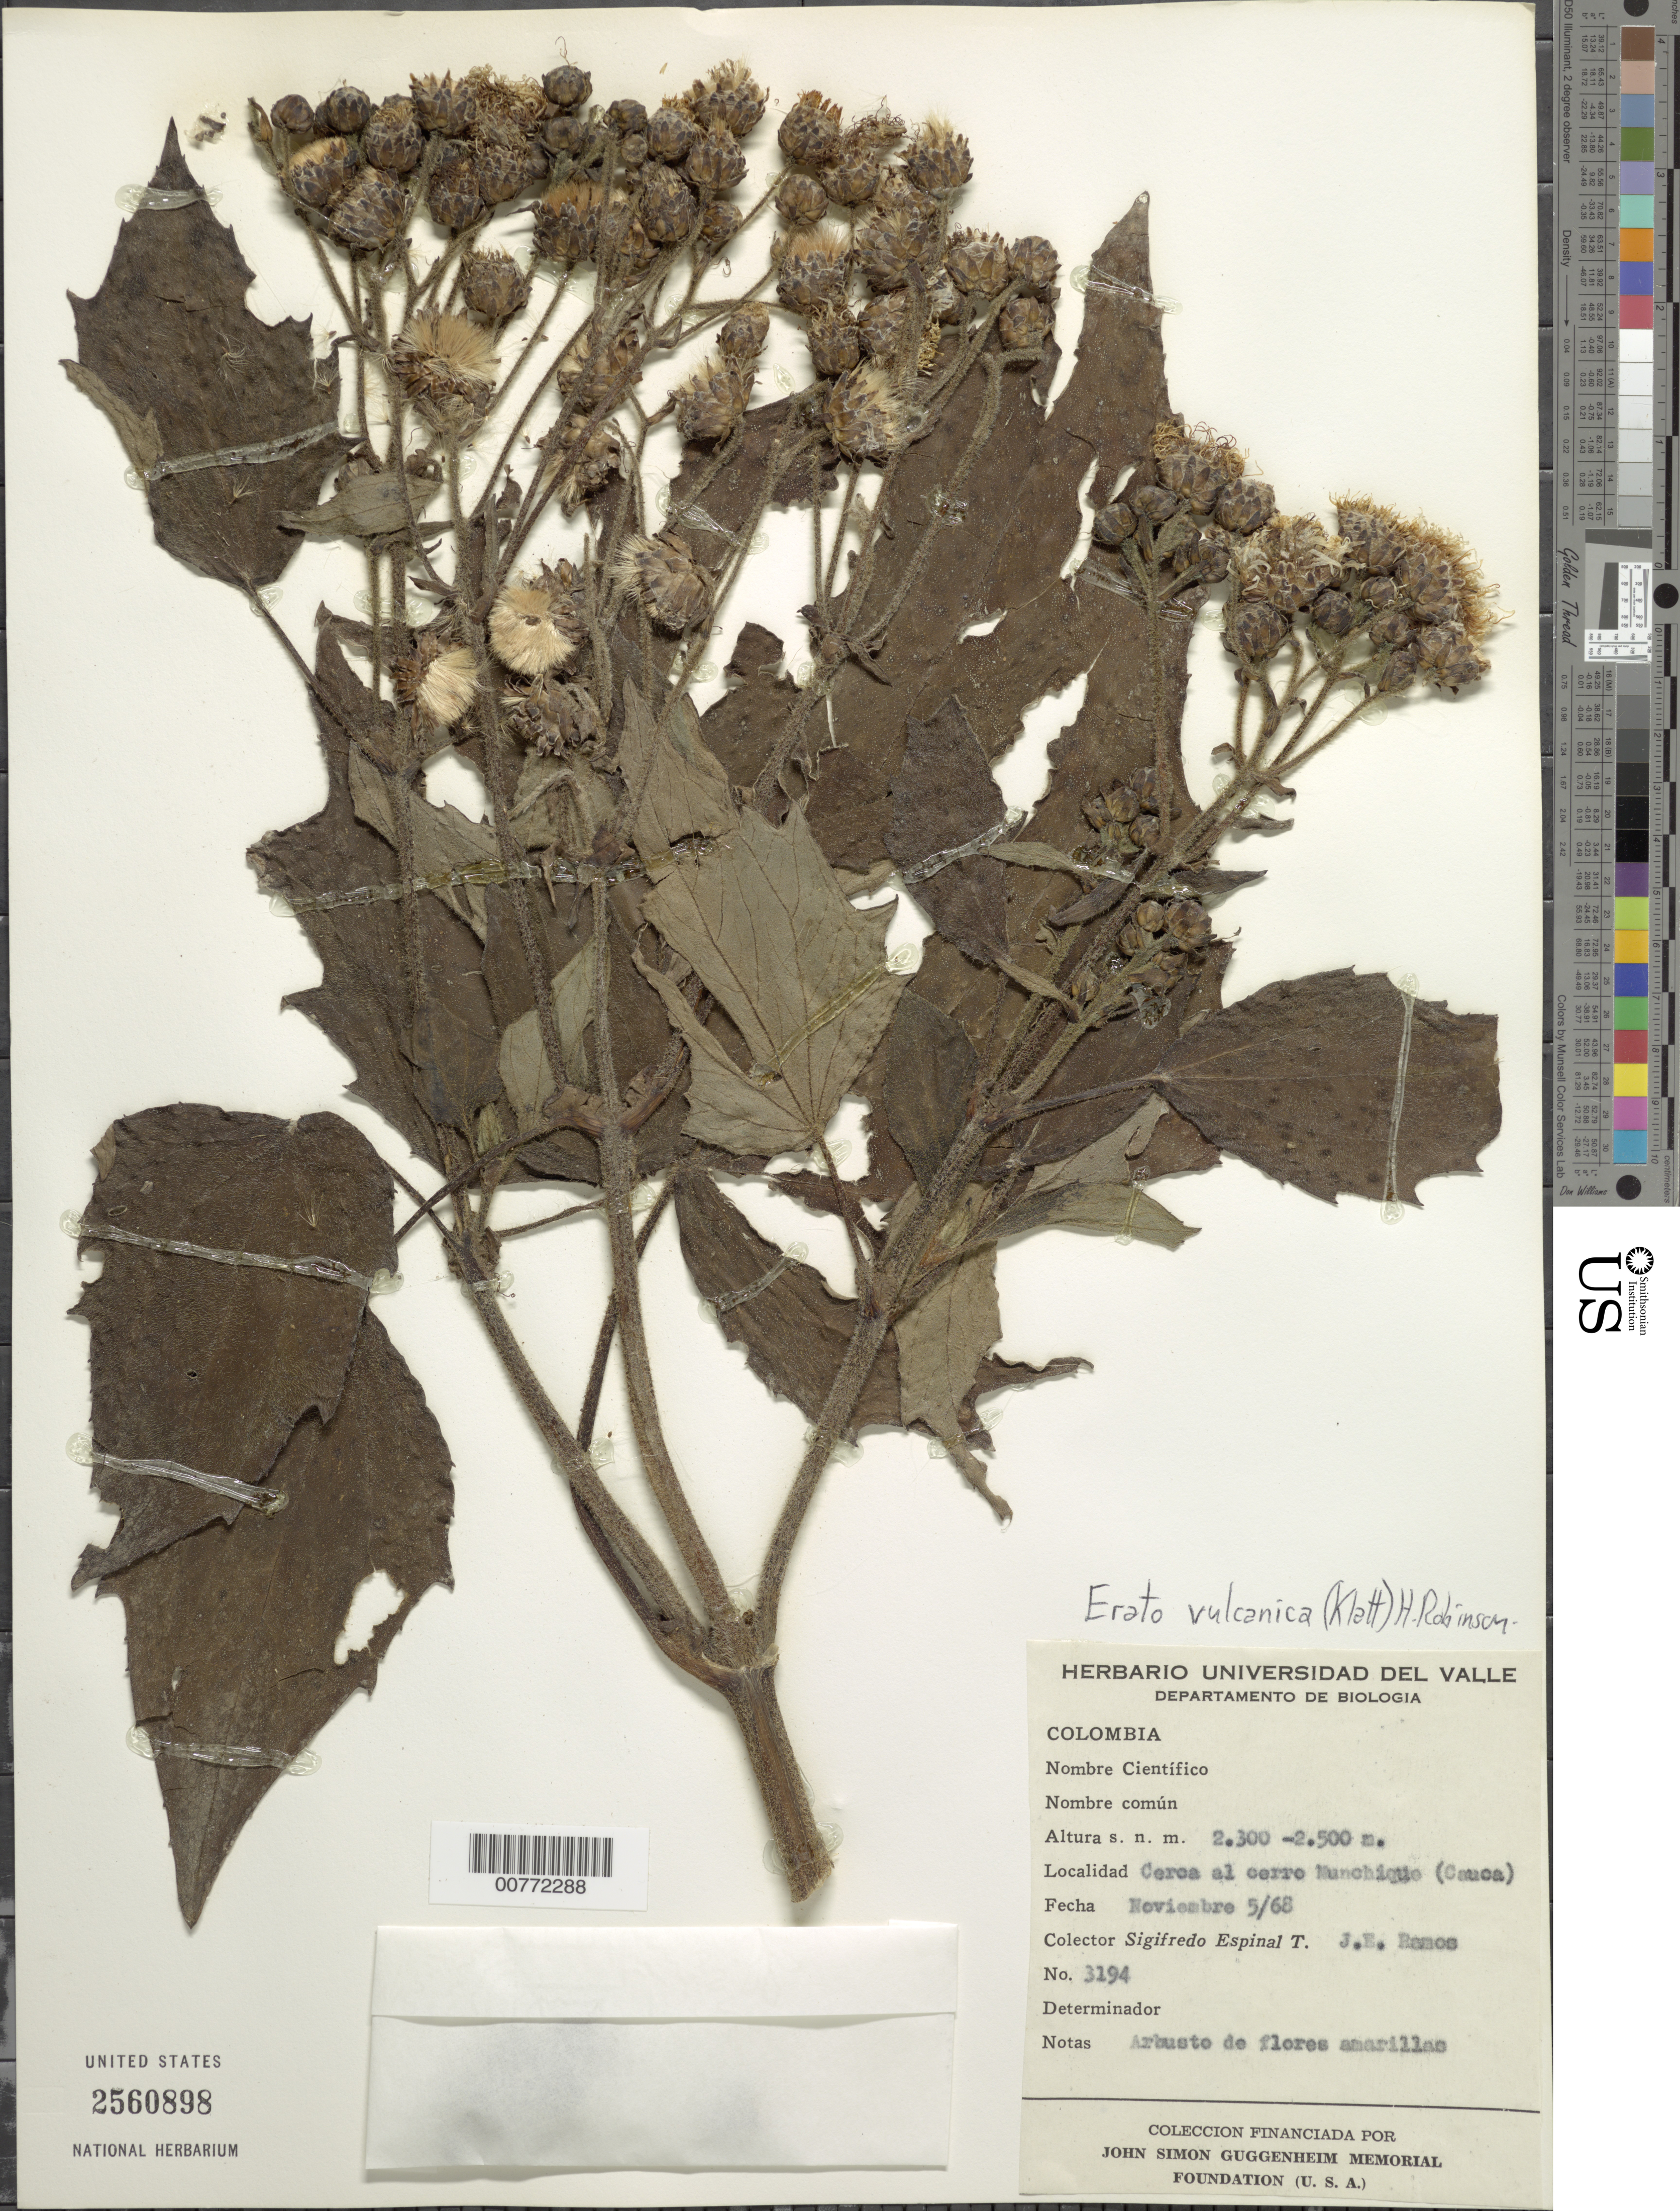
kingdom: Plantae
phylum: Tracheophyta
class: Magnoliopsida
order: Asterales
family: Asteraceae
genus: Erato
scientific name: Erato vulcanica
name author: (Klatt) H. Rob.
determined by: Robinson, Harold E., (US)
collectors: T. S. Espinal & J. E. Ramos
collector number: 3194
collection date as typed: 5 November 1968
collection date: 1968-11-05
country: Colombia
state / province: Cauca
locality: Cerro Munchique, cerca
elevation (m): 2300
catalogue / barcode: US 2560898